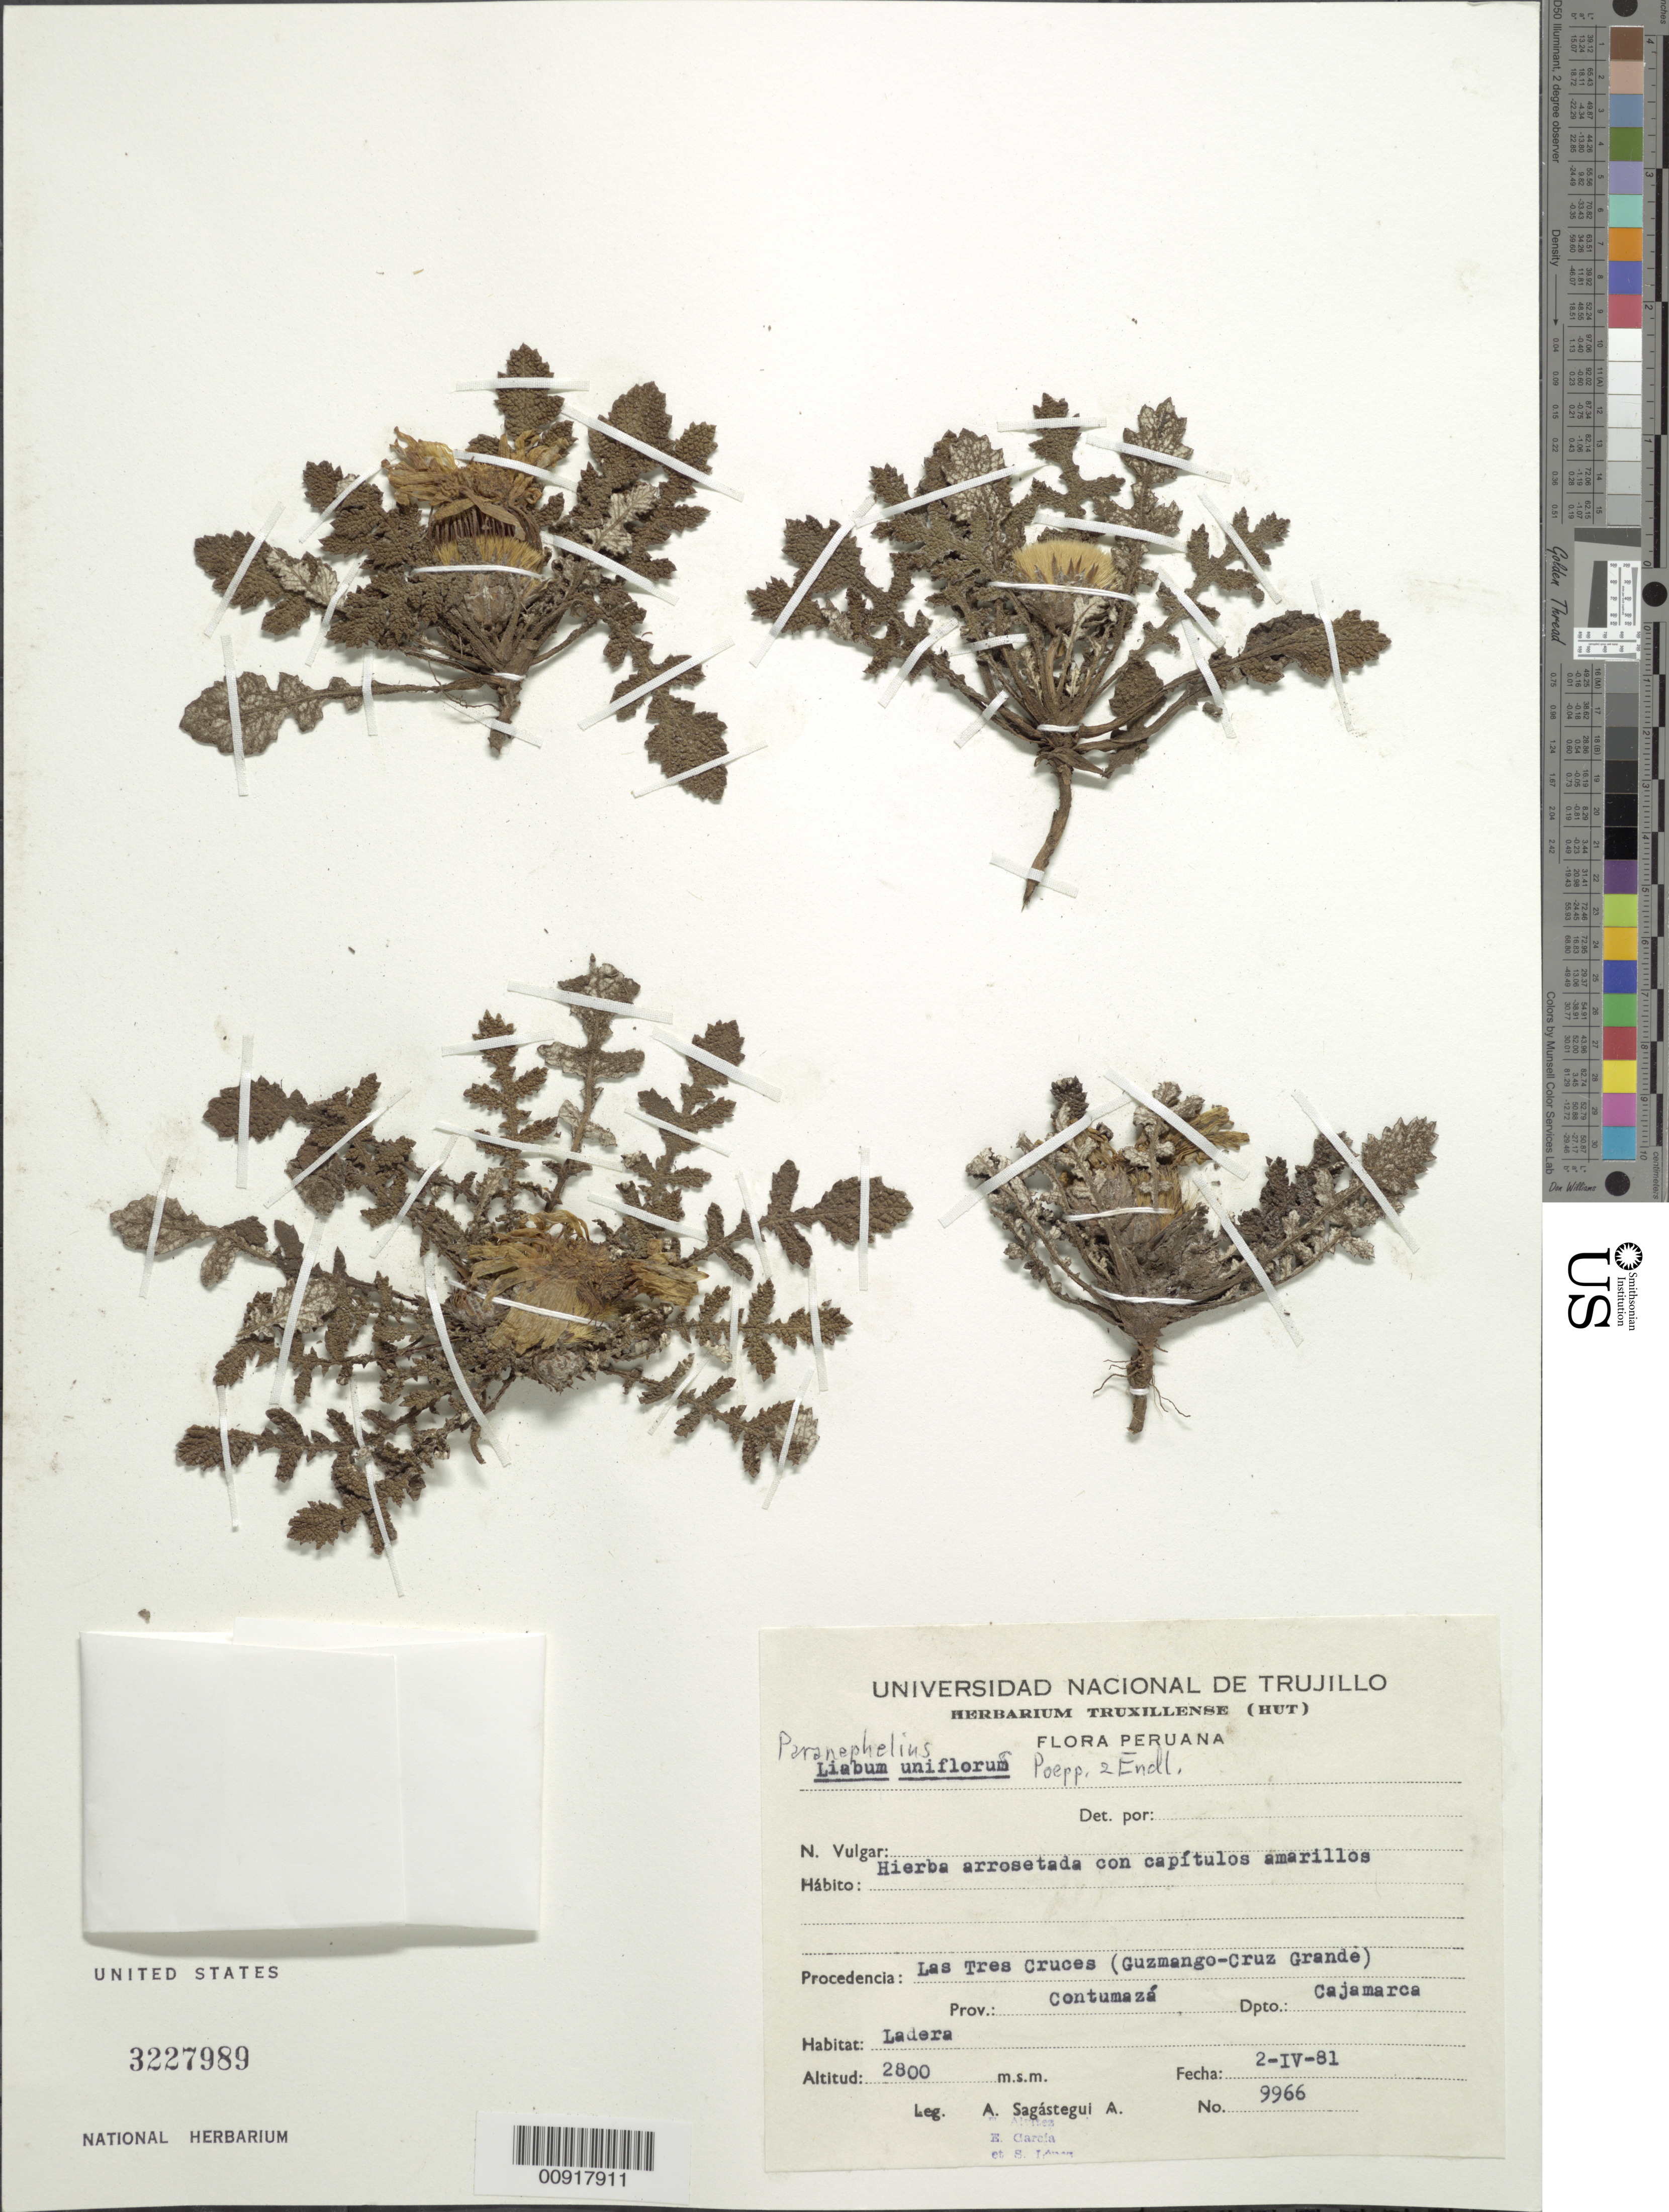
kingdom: Plantae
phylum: Tracheophyta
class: Magnoliopsida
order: Asterales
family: Asteraceae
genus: Paranephelius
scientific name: Paranephelius uniflorus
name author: Poepp. & Endl.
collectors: A. Sagástegui A., E. Alvitez I., E. Garcia & S. Lopez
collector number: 9966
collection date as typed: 2 June 1981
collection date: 1981-06-02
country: Peru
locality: Prov. Contumazá, Dpto. Cajamarca, Las Tres Cruces (Guzmango-Cruz Grande)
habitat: Ladera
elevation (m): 2800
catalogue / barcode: US 3227989